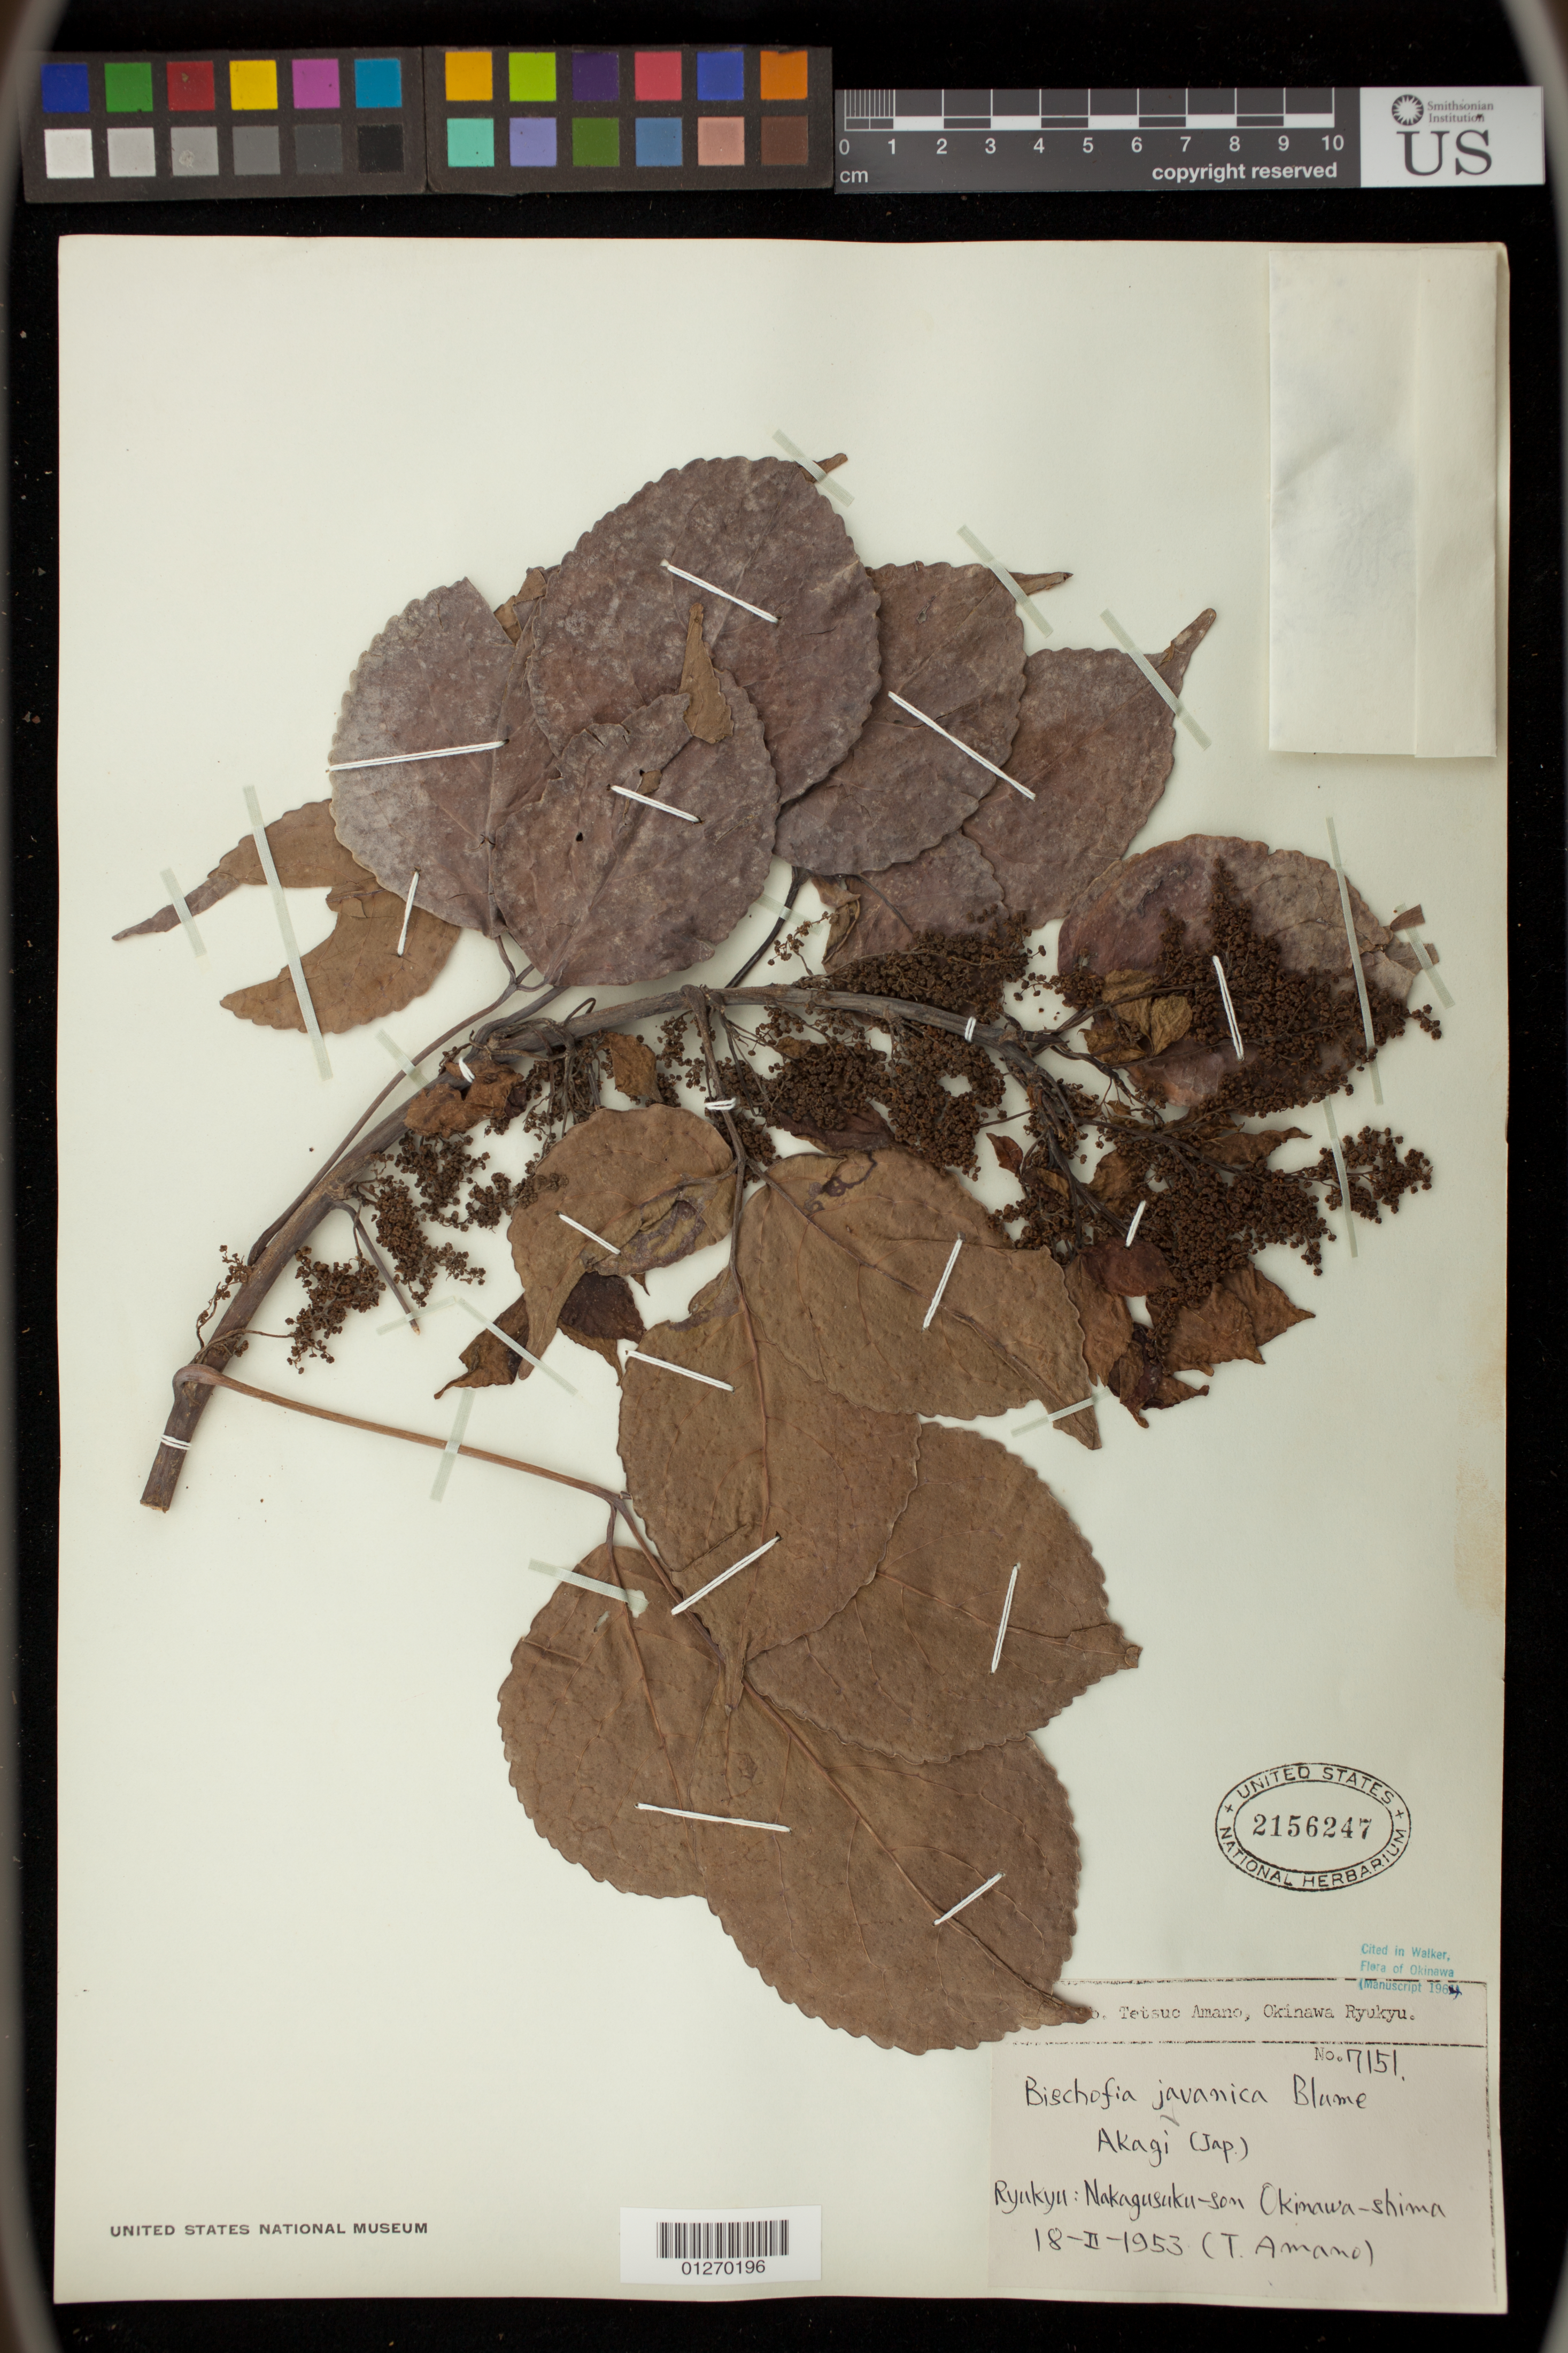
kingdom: Plantae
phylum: Tracheophyta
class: Magnoliopsida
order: Malpighiales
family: Phyllanthaceae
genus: Bischofia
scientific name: Bischofia javanica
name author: Blume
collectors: T. Amano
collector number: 7151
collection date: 1953-02-18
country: Japan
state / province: Okinawa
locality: Ryukyu: Nakagusuku - son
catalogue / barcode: US 2156247